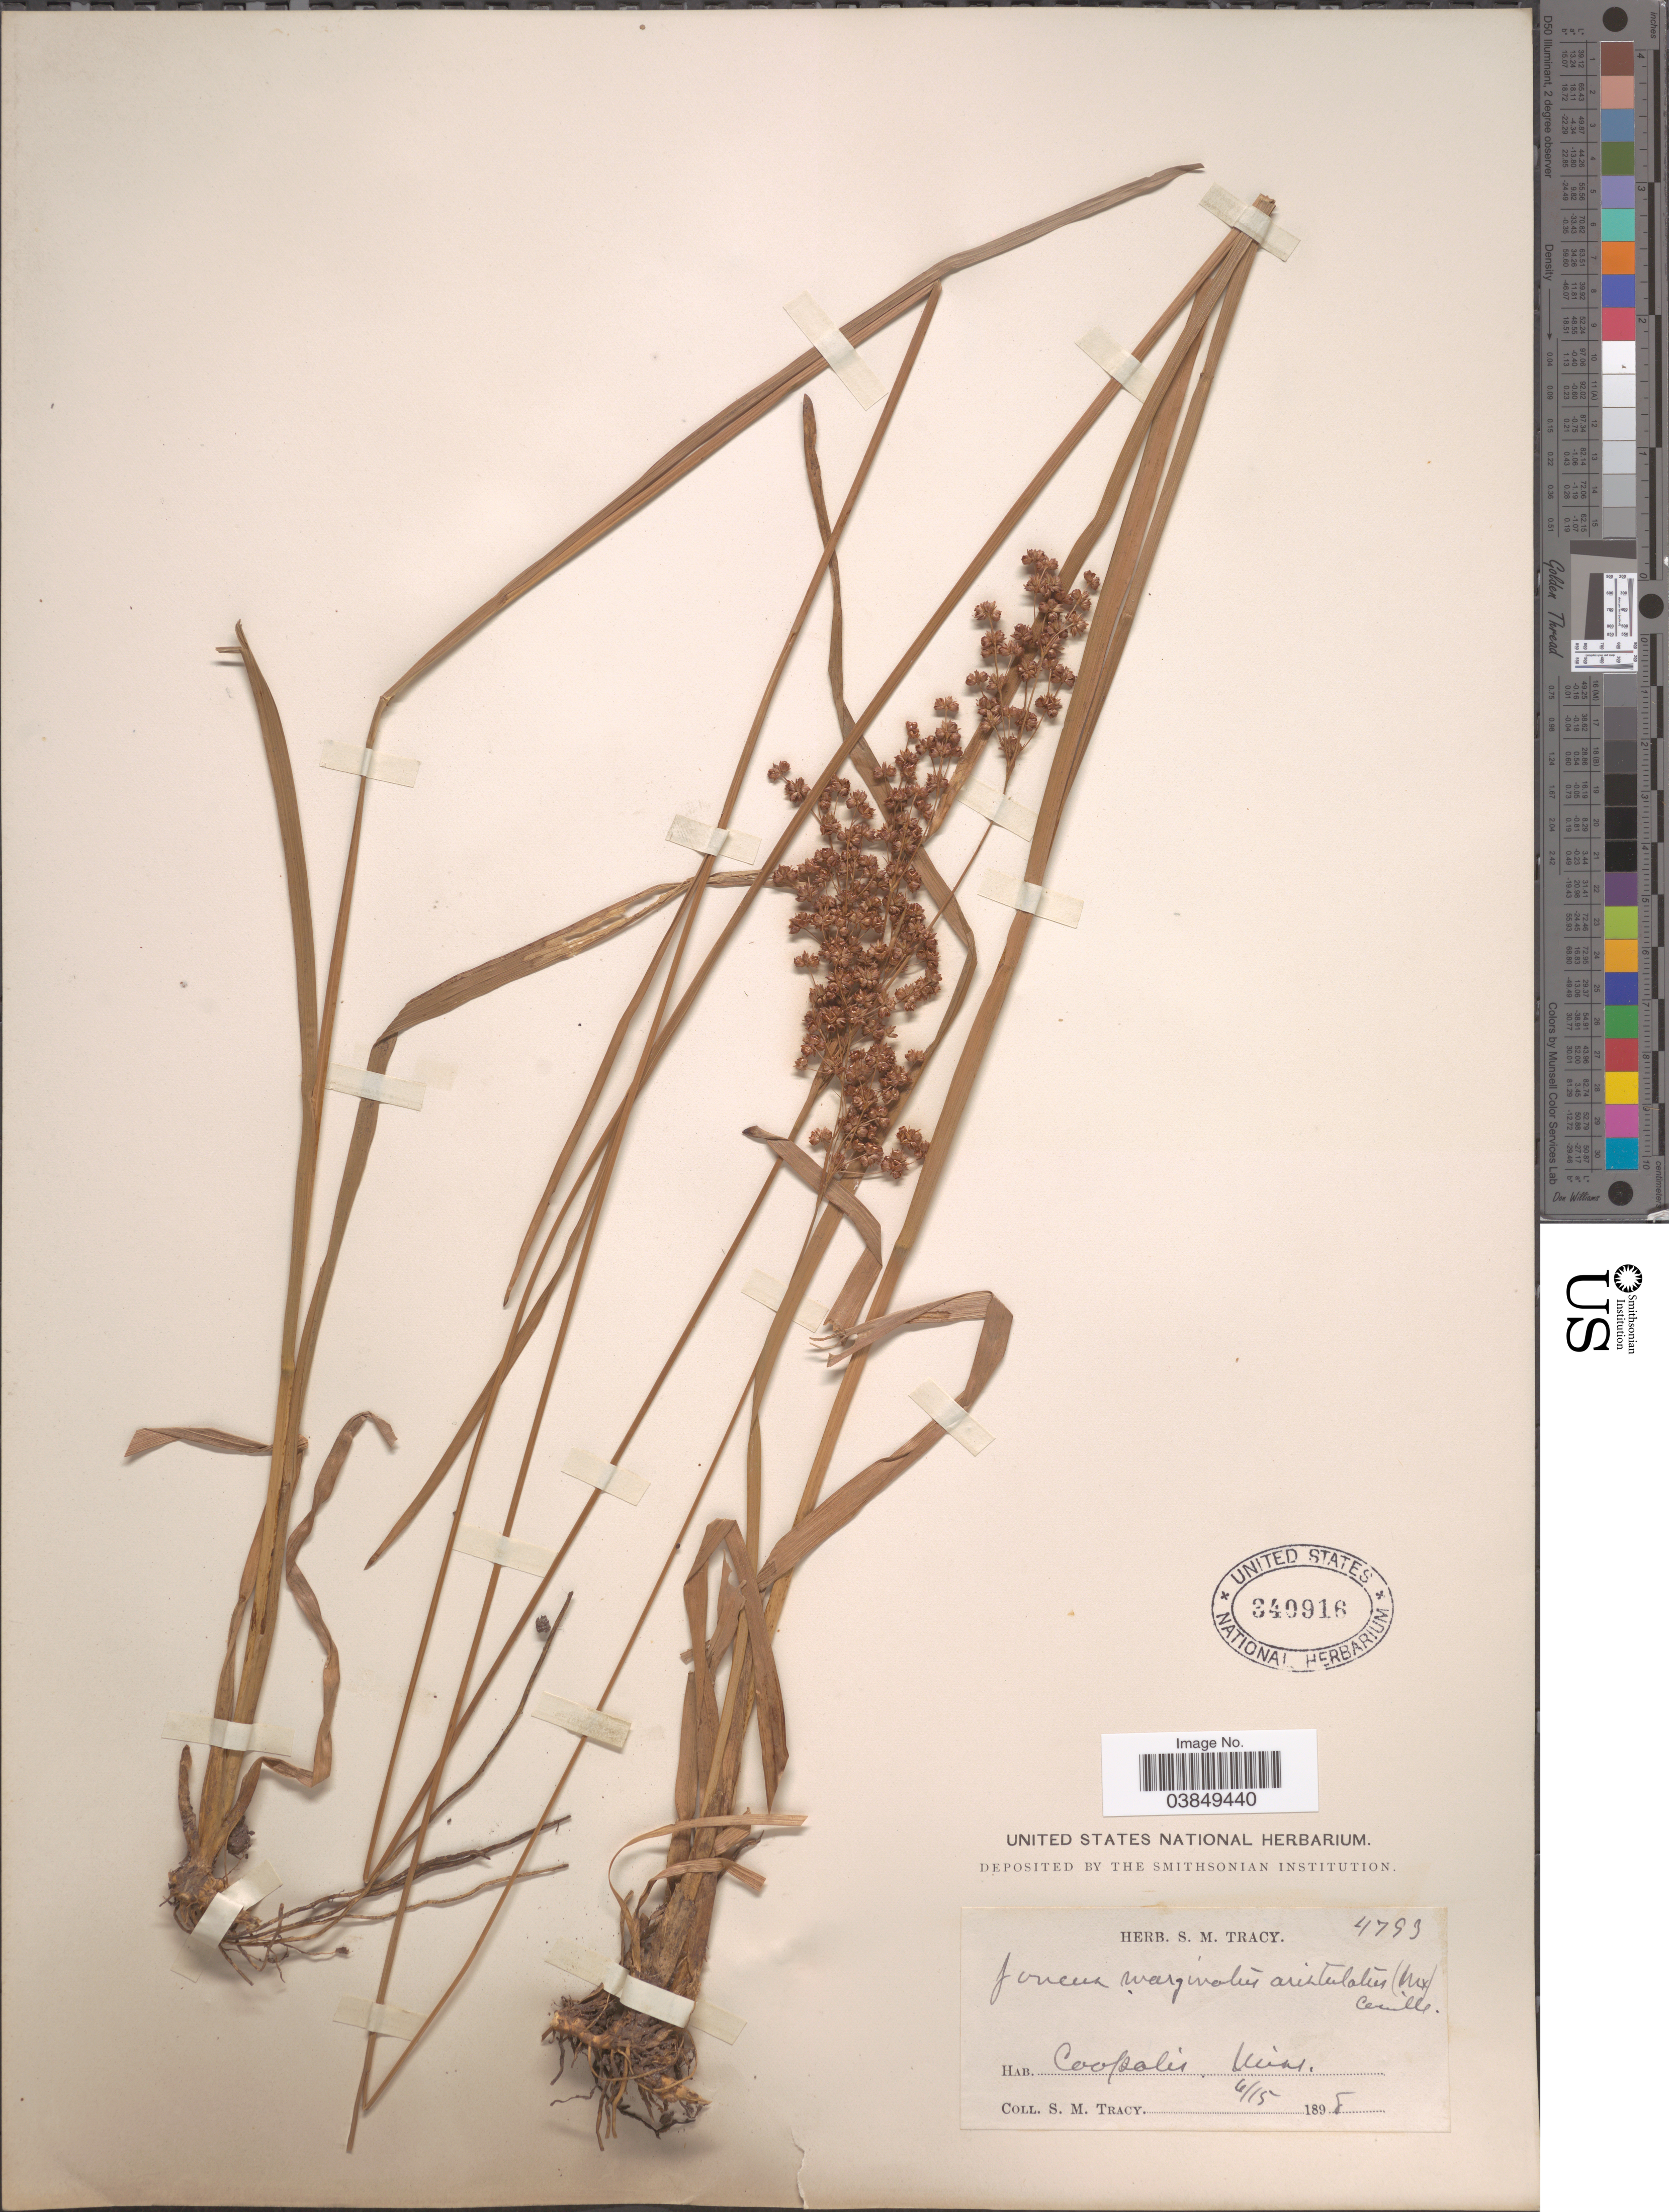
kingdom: Plantae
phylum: Tracheophyta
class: Liliopsida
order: Poales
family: Juncaceae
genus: Juncus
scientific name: Juncus aristulatus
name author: Michx.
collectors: S. M. Tracy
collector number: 4793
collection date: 1898-06-15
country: United States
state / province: Mississippi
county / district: Harrison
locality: Coopolis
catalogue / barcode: US 340916